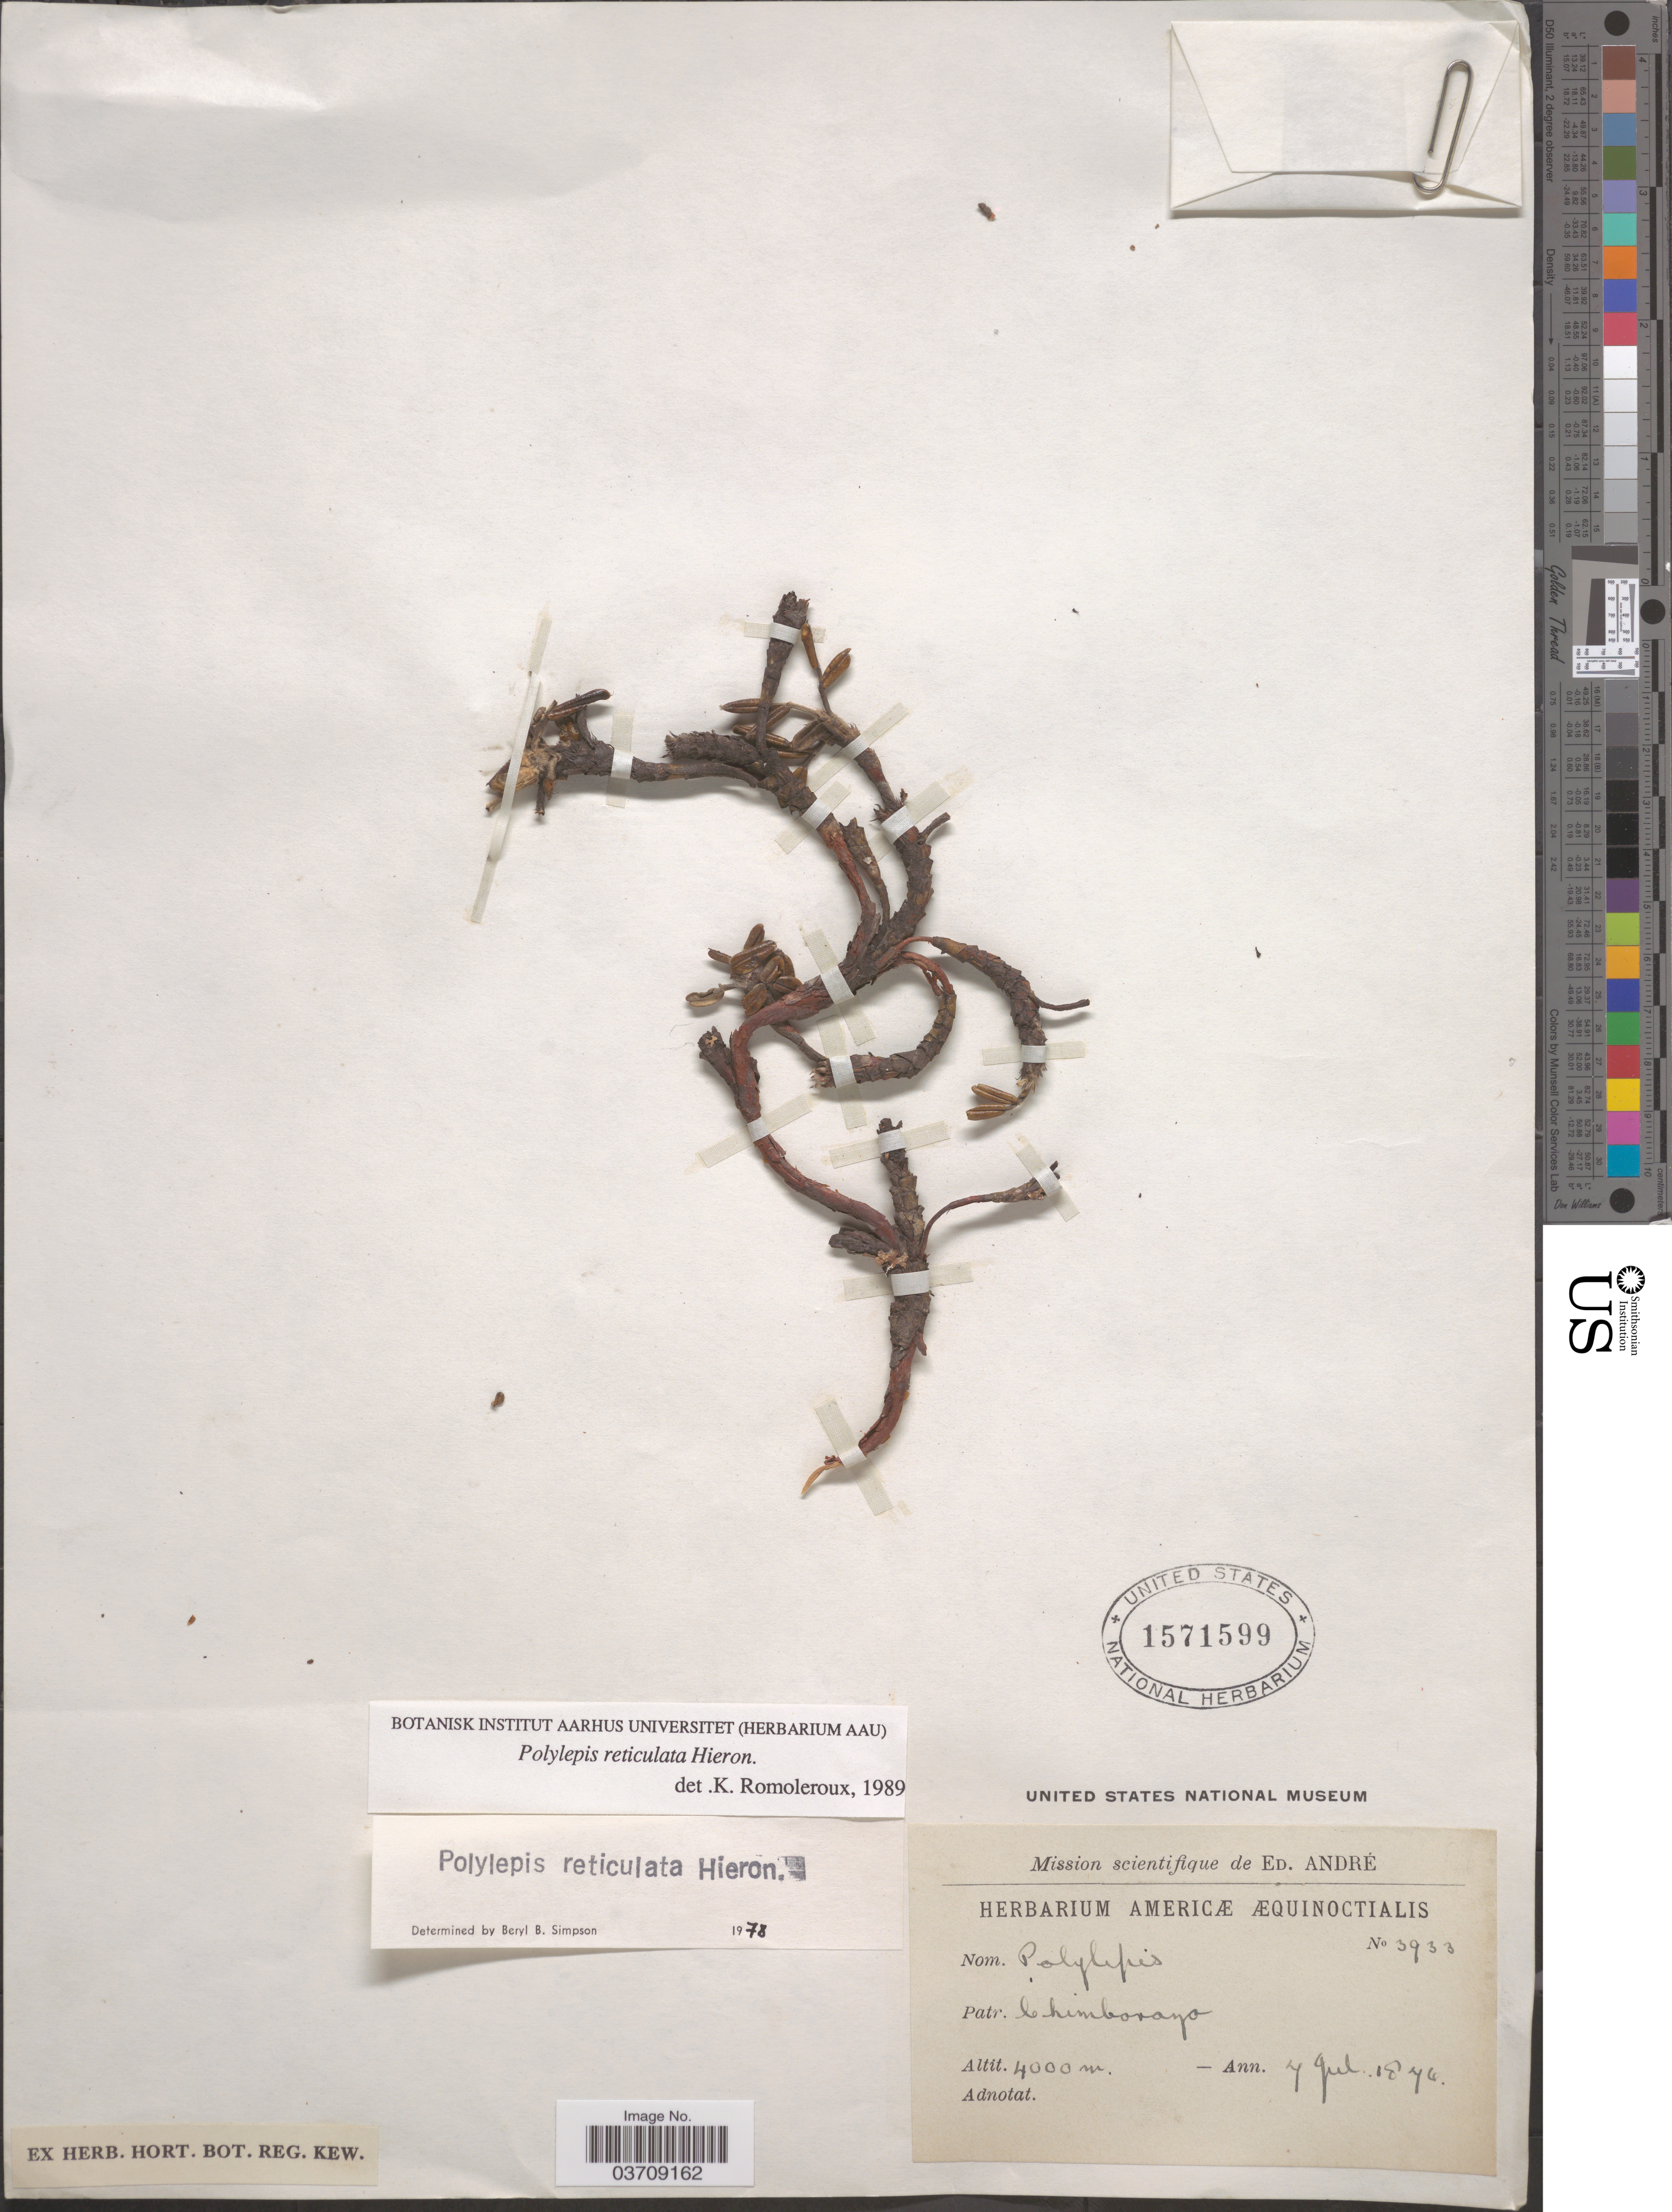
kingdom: Plantae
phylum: Tracheophyta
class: Magnoliopsida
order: Rosales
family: Rosaceae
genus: Polylepis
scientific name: Polylepis reticulata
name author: Hieron.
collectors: É. F. André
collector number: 3933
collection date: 1876-07-07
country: Ecuador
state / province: Chimborazo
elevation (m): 4000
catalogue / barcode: US 1571599